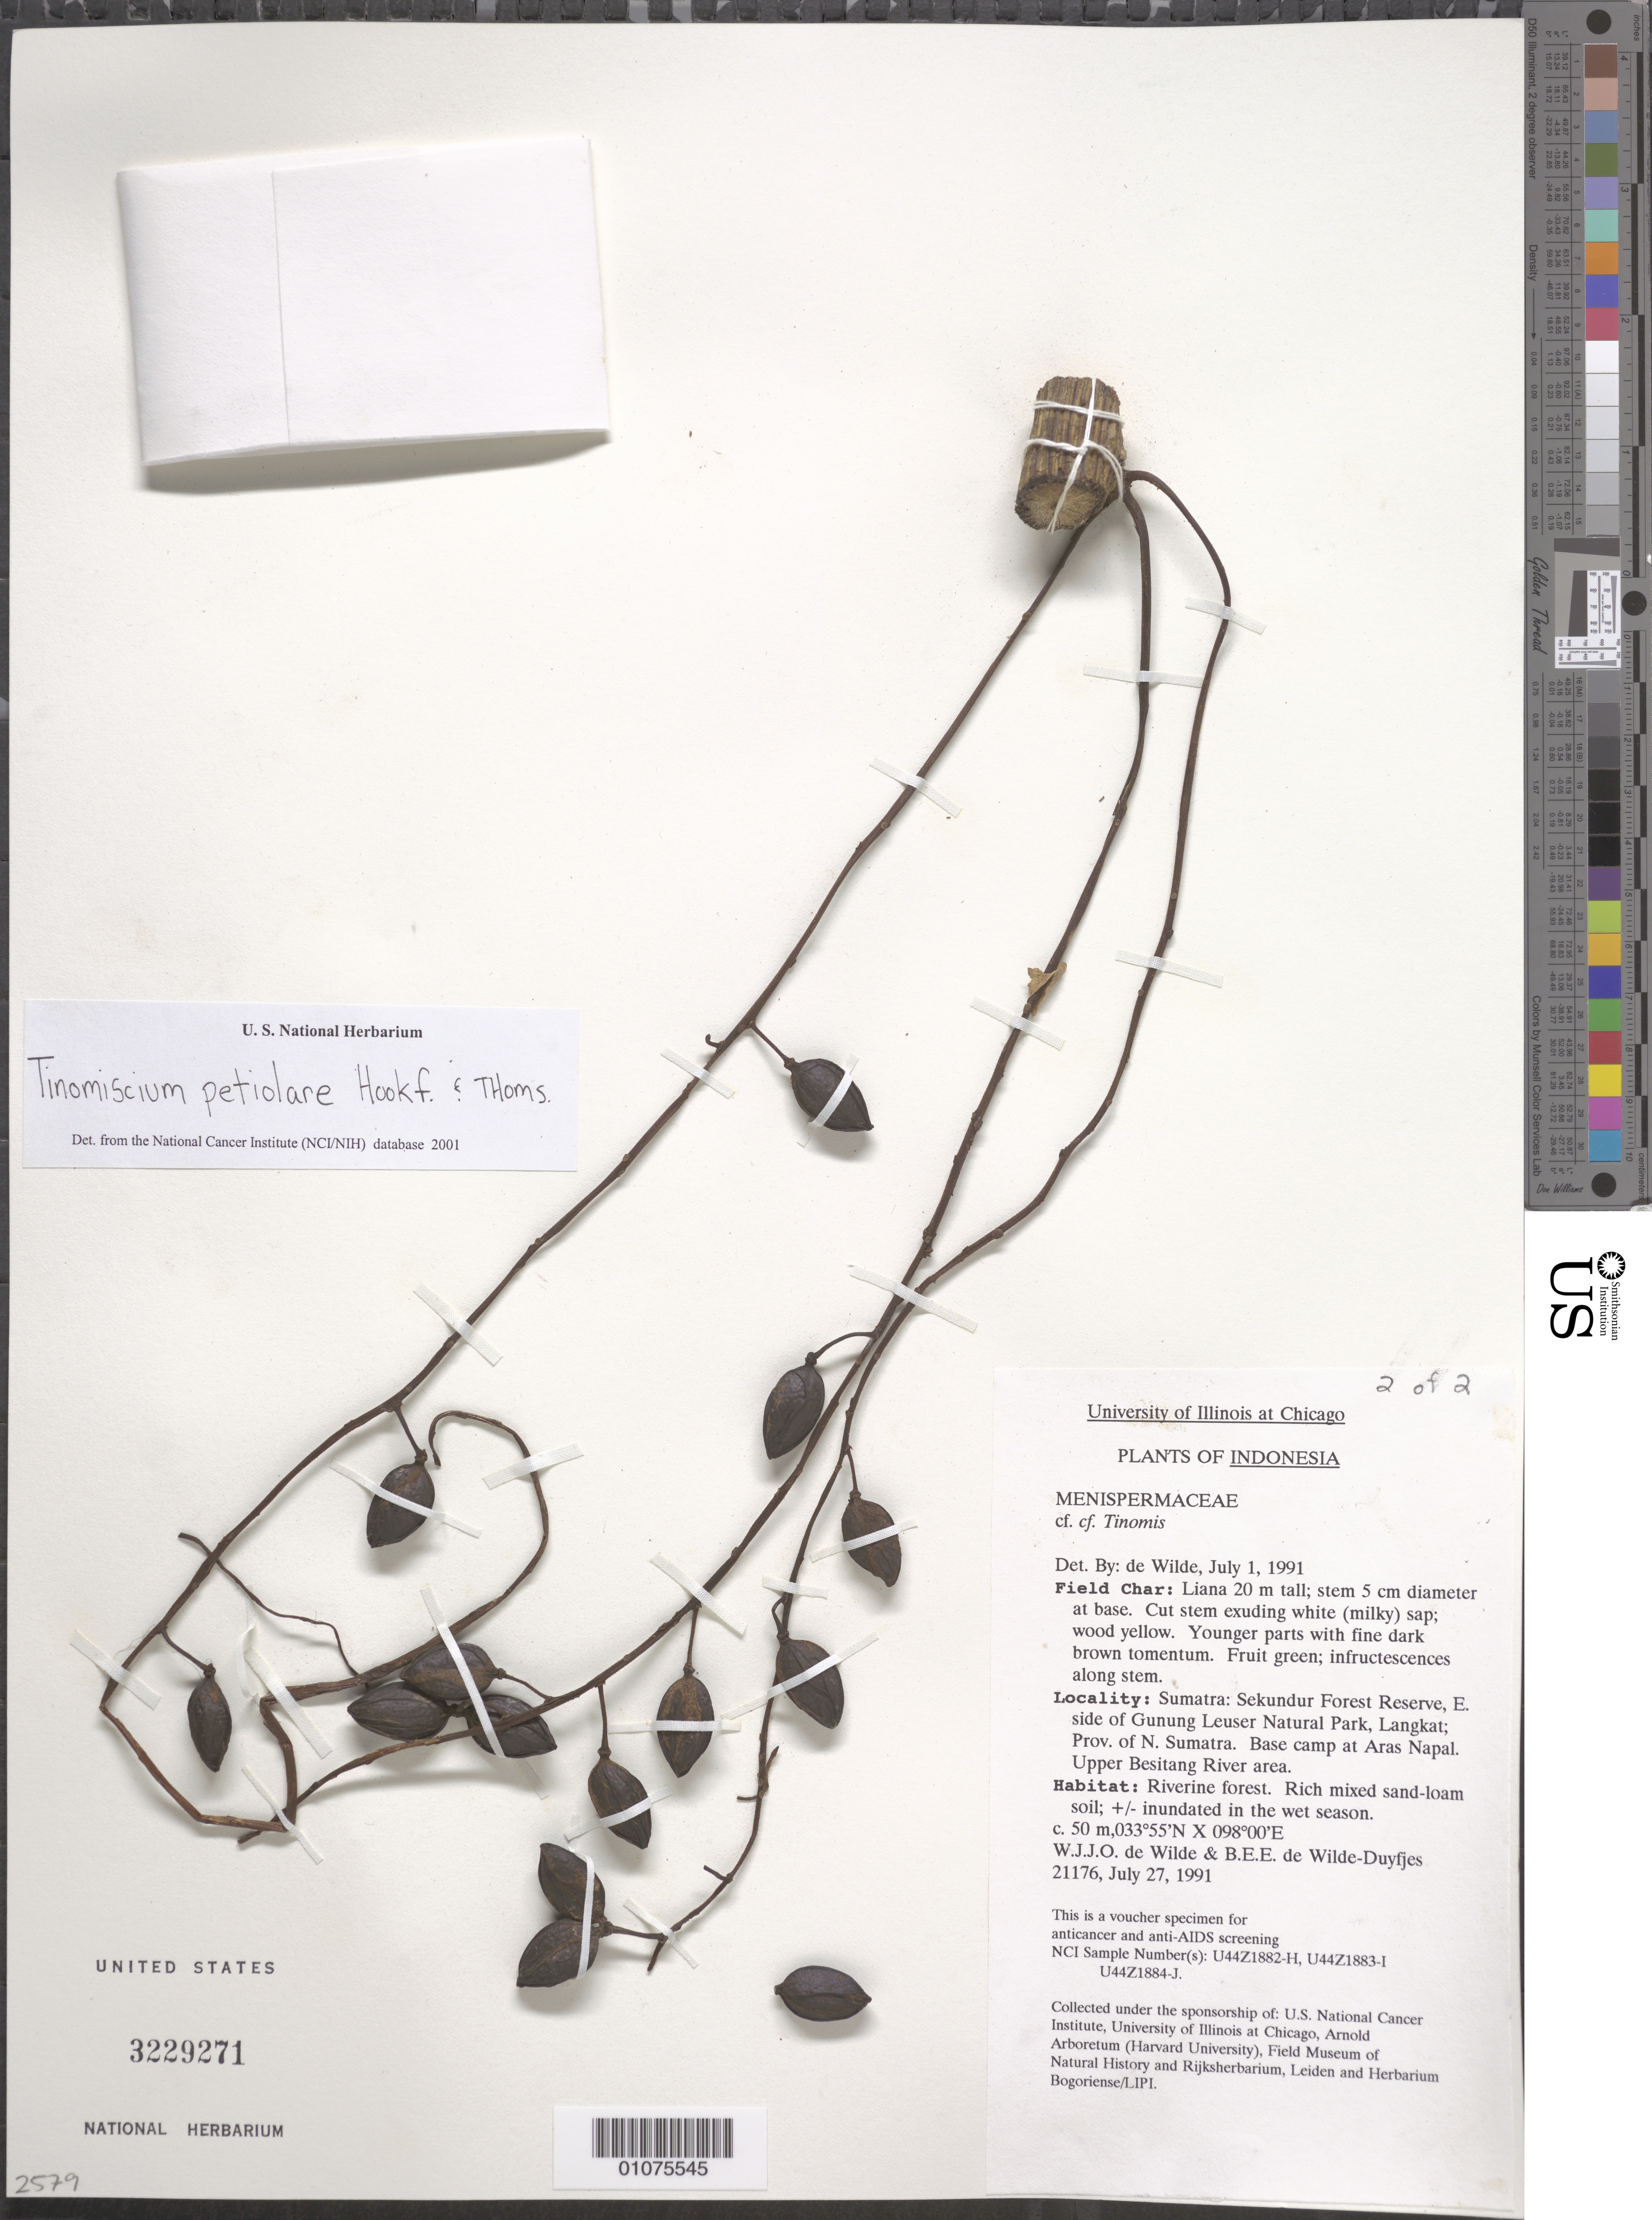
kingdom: Plantae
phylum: Tracheophyta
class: Magnoliopsida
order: Ranunculales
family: Menispermaceae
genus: Tinomiscium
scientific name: Tinomiscium petiolare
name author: Hook. f. & Thoms.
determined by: Forman, Lewis L.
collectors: W. J. de Wilde & B. E. de Wilde-Duyfjes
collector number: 21176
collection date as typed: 27 Jul 1991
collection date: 1991-07-27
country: Indonesia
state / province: Sumatra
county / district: Sumatera Utara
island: Sumatra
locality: Sekundur Forest Reserve, E. side of Gunung Leuser Natural Park; Langkat, Prov. N. Sumatra; base camp at Aras Napal; Upper Besitang River Area.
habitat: Riverine forest. Rich mixed sand-loam soil; +/- inundated in the wet season.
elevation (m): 50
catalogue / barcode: US 3229271